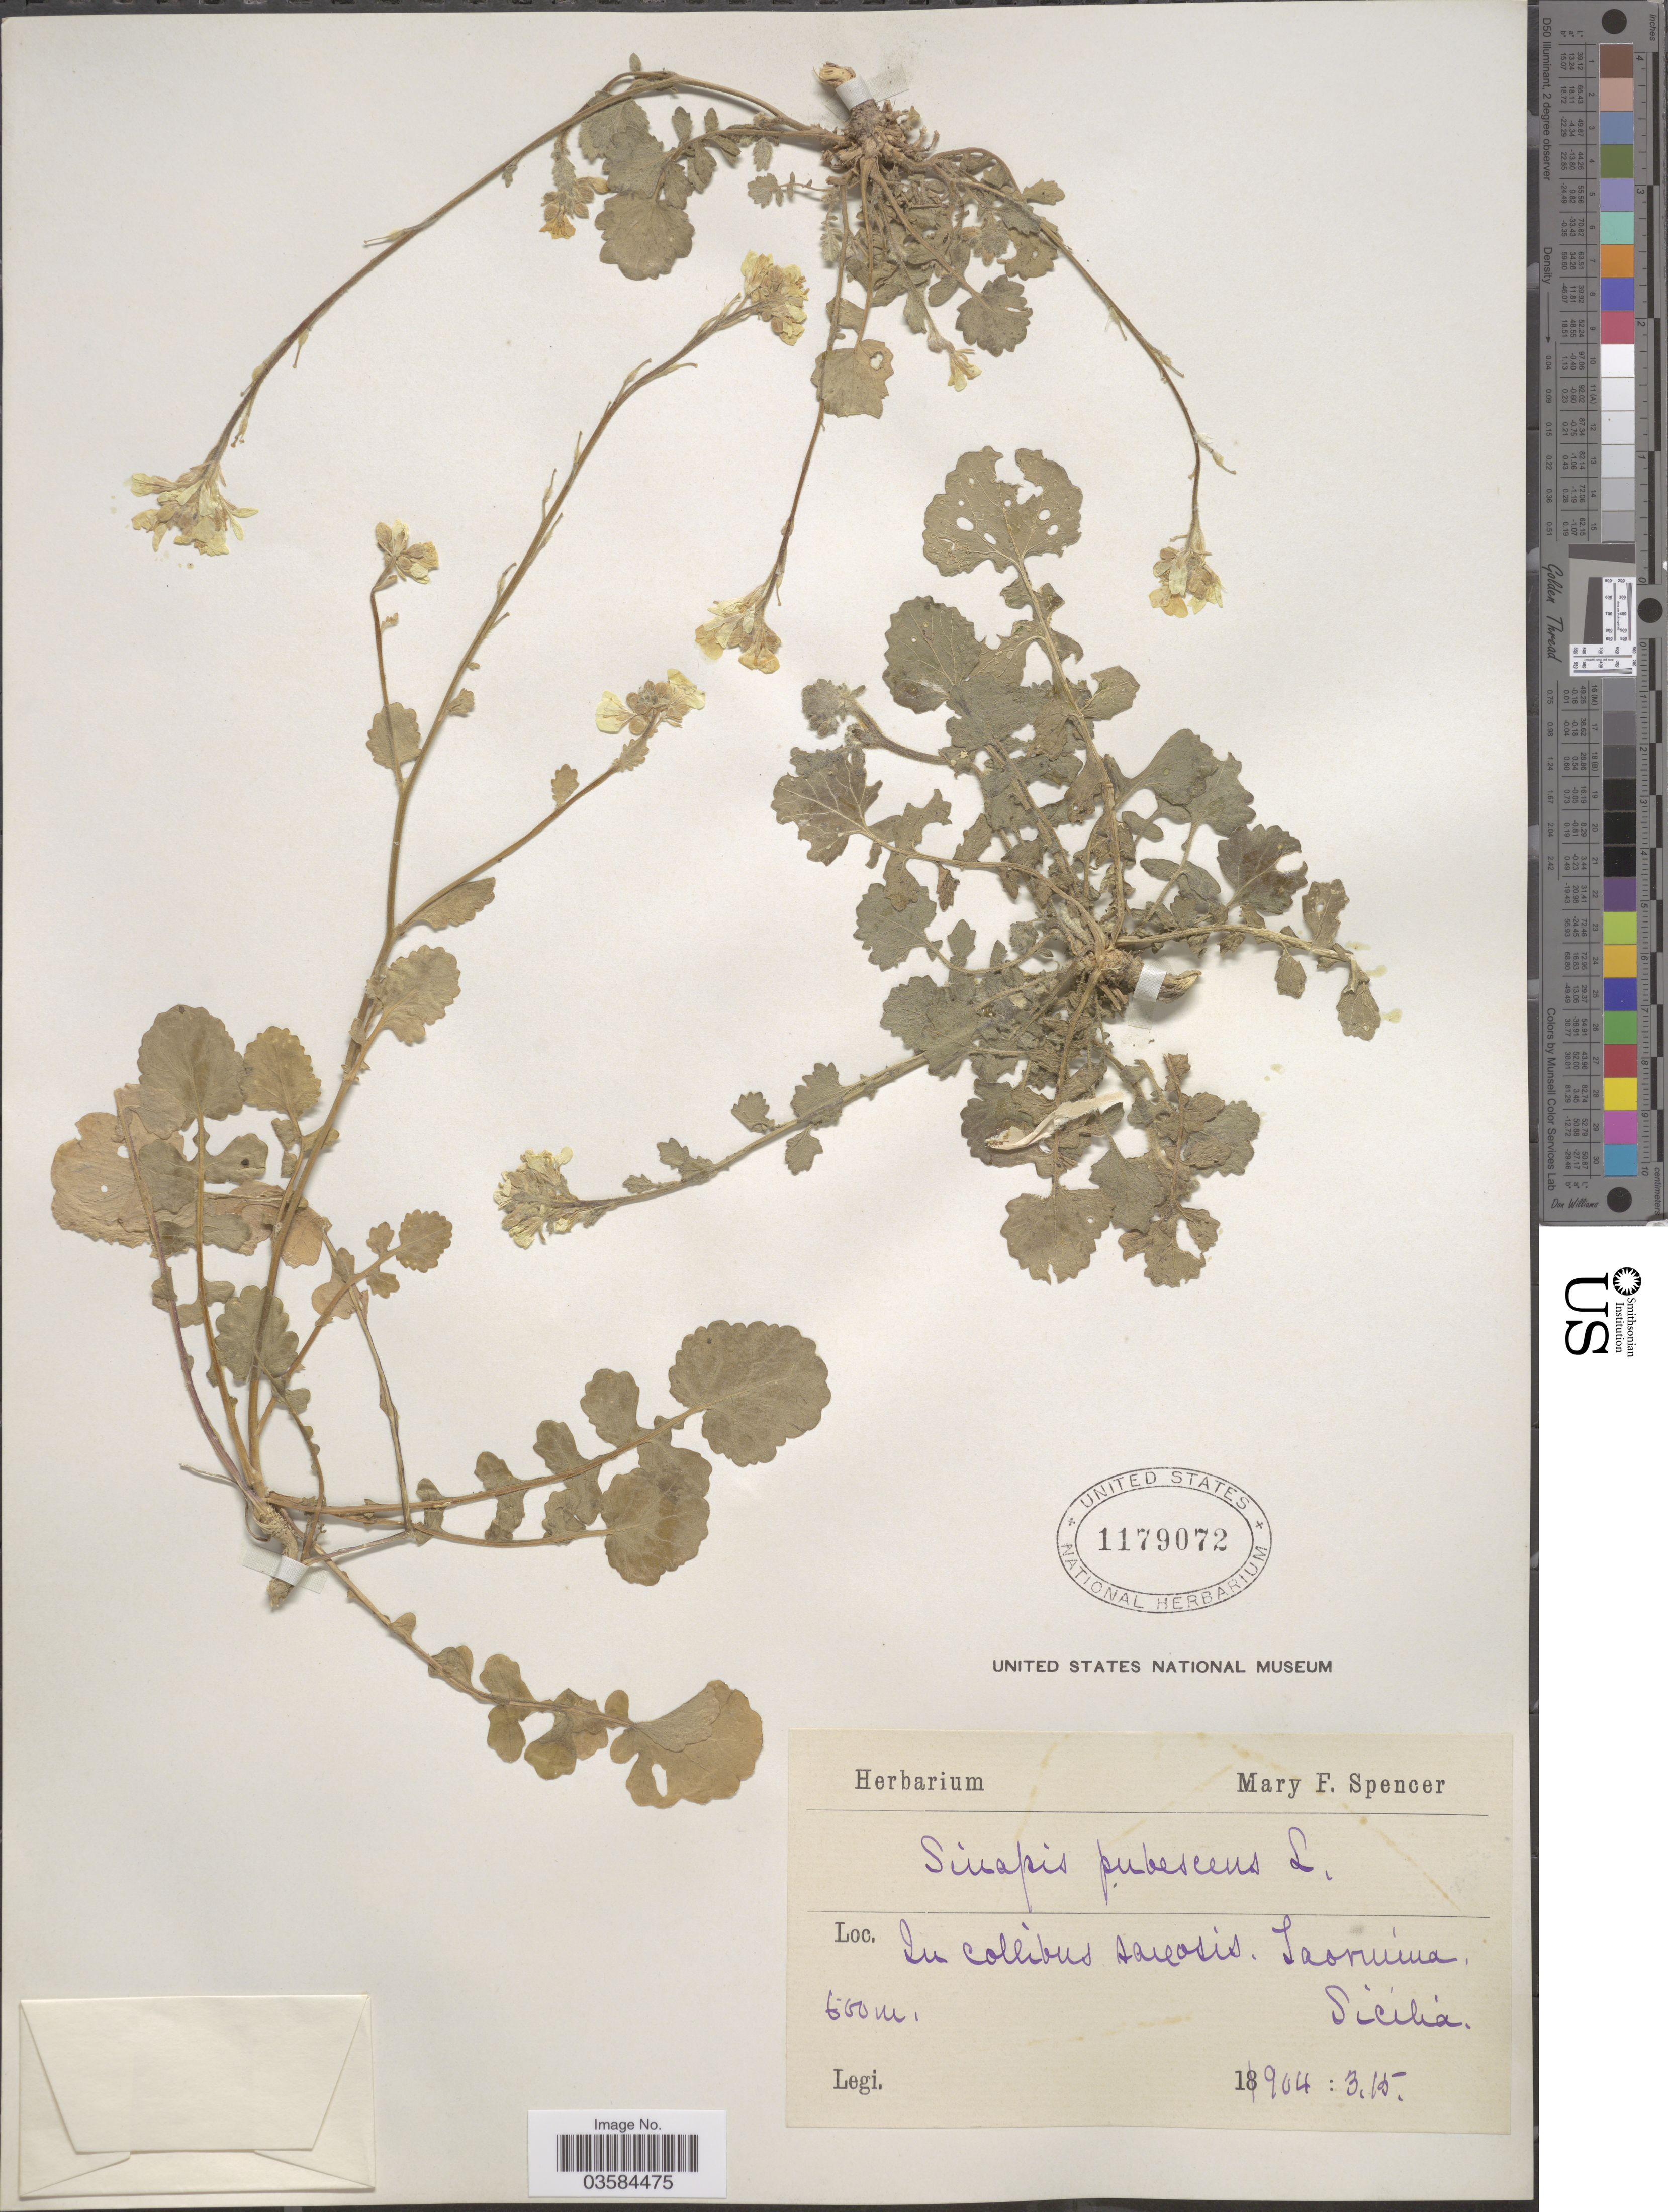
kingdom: Plantae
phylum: Tracheophyta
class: Magnoliopsida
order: Brassicales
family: Brassicaceae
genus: Sinapis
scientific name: Sinapis pubescens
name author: L.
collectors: M. Spencer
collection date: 1904-03-15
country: Italy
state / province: Siciliana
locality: In collibus aquasis. Taonuina. Sicilia.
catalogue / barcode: US 1179072